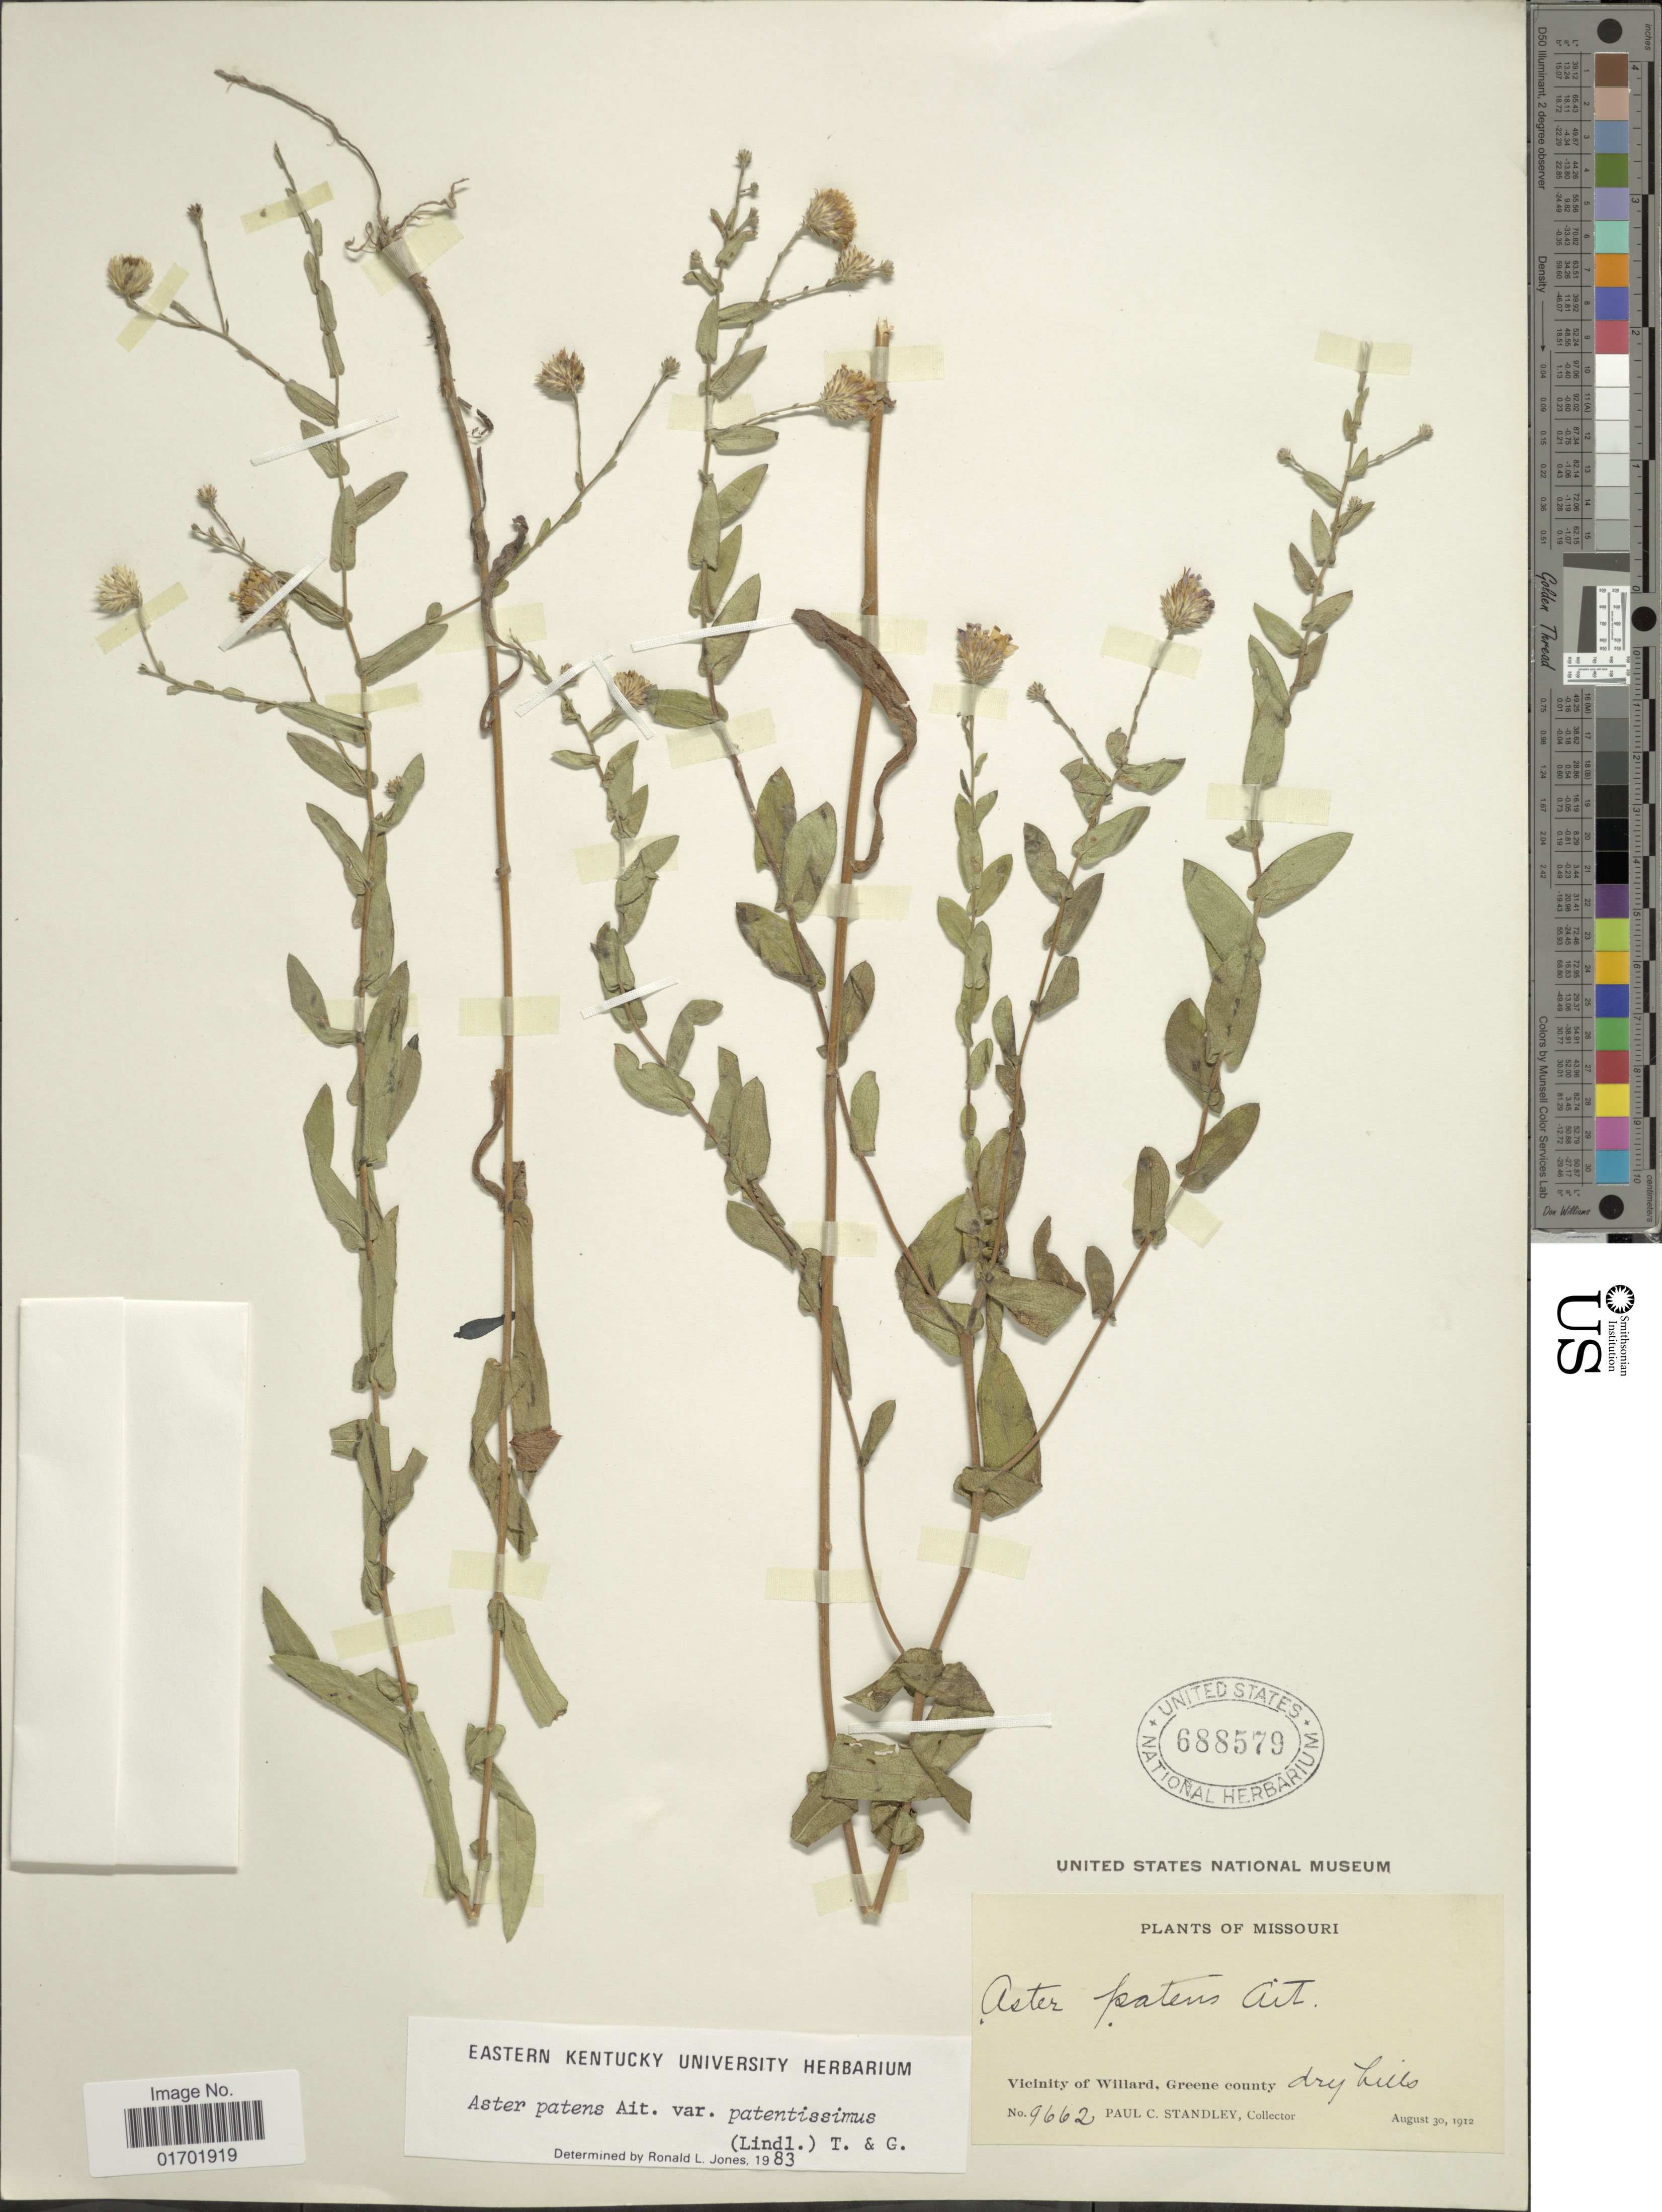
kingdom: Plantae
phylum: Tracheophyta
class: Magnoliopsida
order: Asterales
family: Asteraceae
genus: Symphyotrichum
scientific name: Symphyotrichum patens var. patentissimum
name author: (Lindl.) G.L. Nesom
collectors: P. C. Standley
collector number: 9662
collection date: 1912-08-30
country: United States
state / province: Missouri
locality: Vicinity of Willard, Greene County.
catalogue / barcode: US 688579